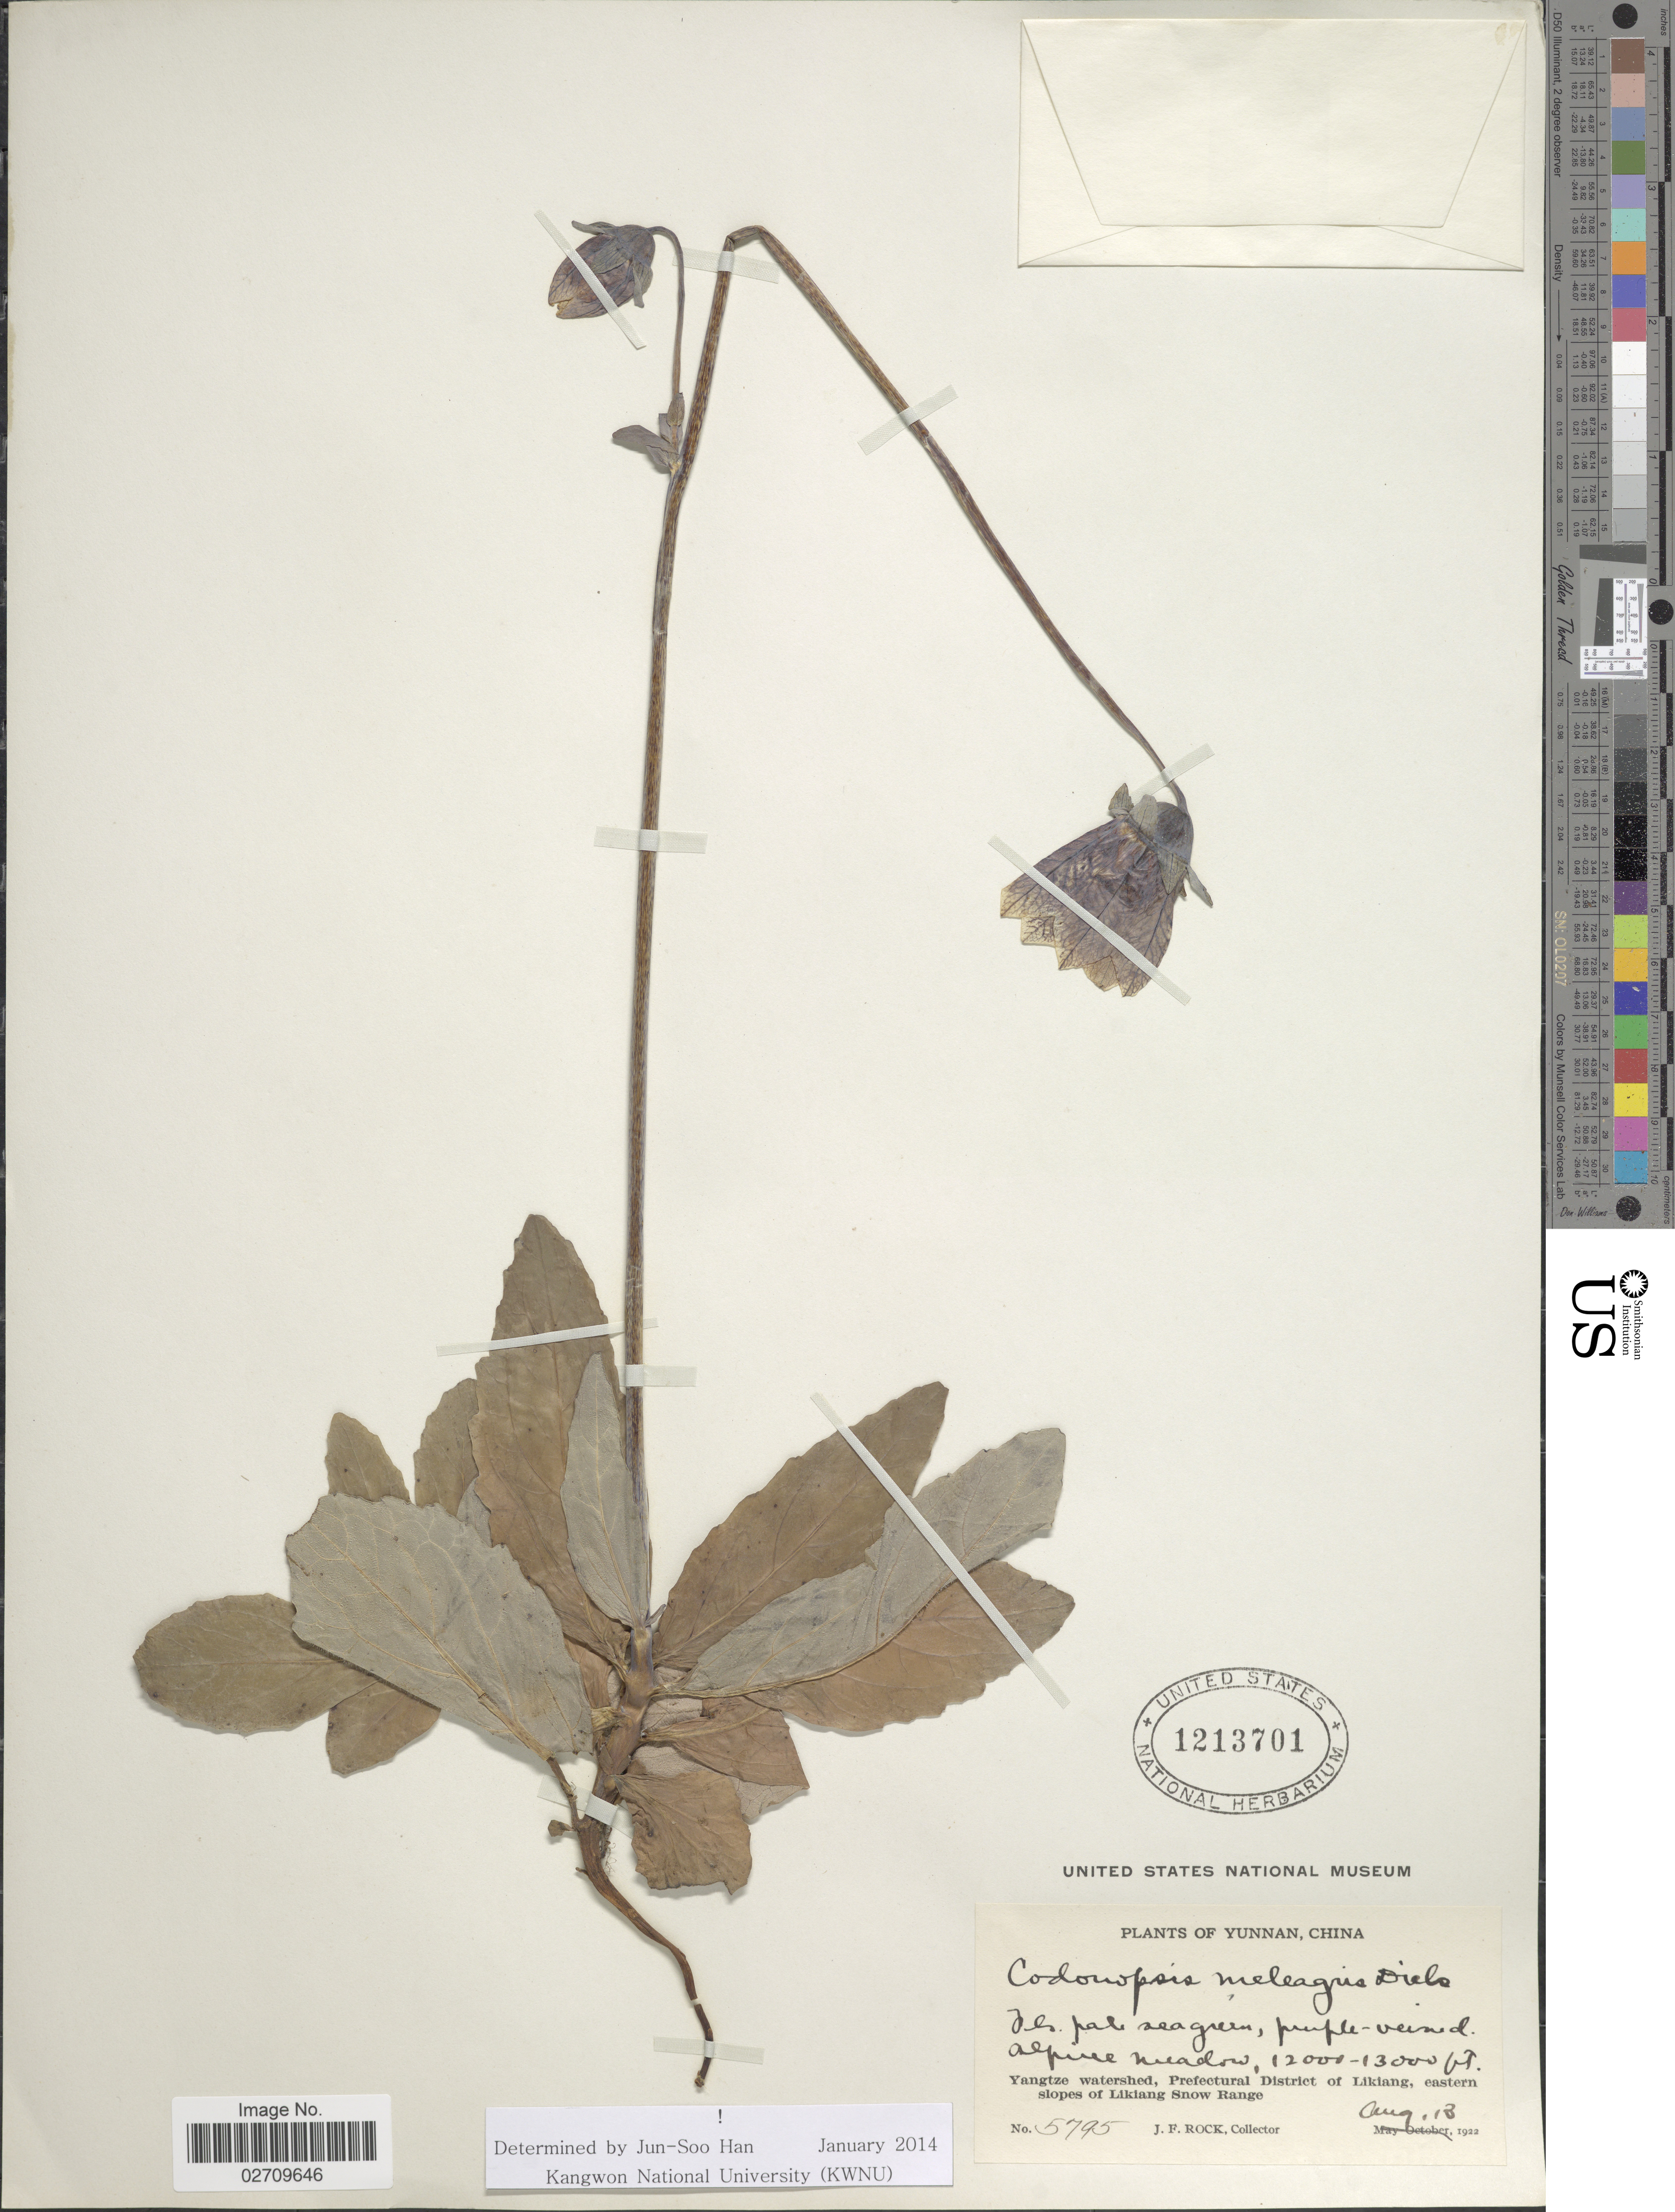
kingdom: Plantae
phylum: Tracheophyta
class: Magnoliopsida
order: Asterales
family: Campanulaceae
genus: Codonopsis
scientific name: Codonopsis meleagris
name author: Diels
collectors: J. F. Rock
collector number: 5795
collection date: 1922-08-13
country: China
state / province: Yunnan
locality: Yangtze watershed, Prefectural District of Likiang, eastern slopes of Likiang Snow Range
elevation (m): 3658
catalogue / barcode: US 1213701